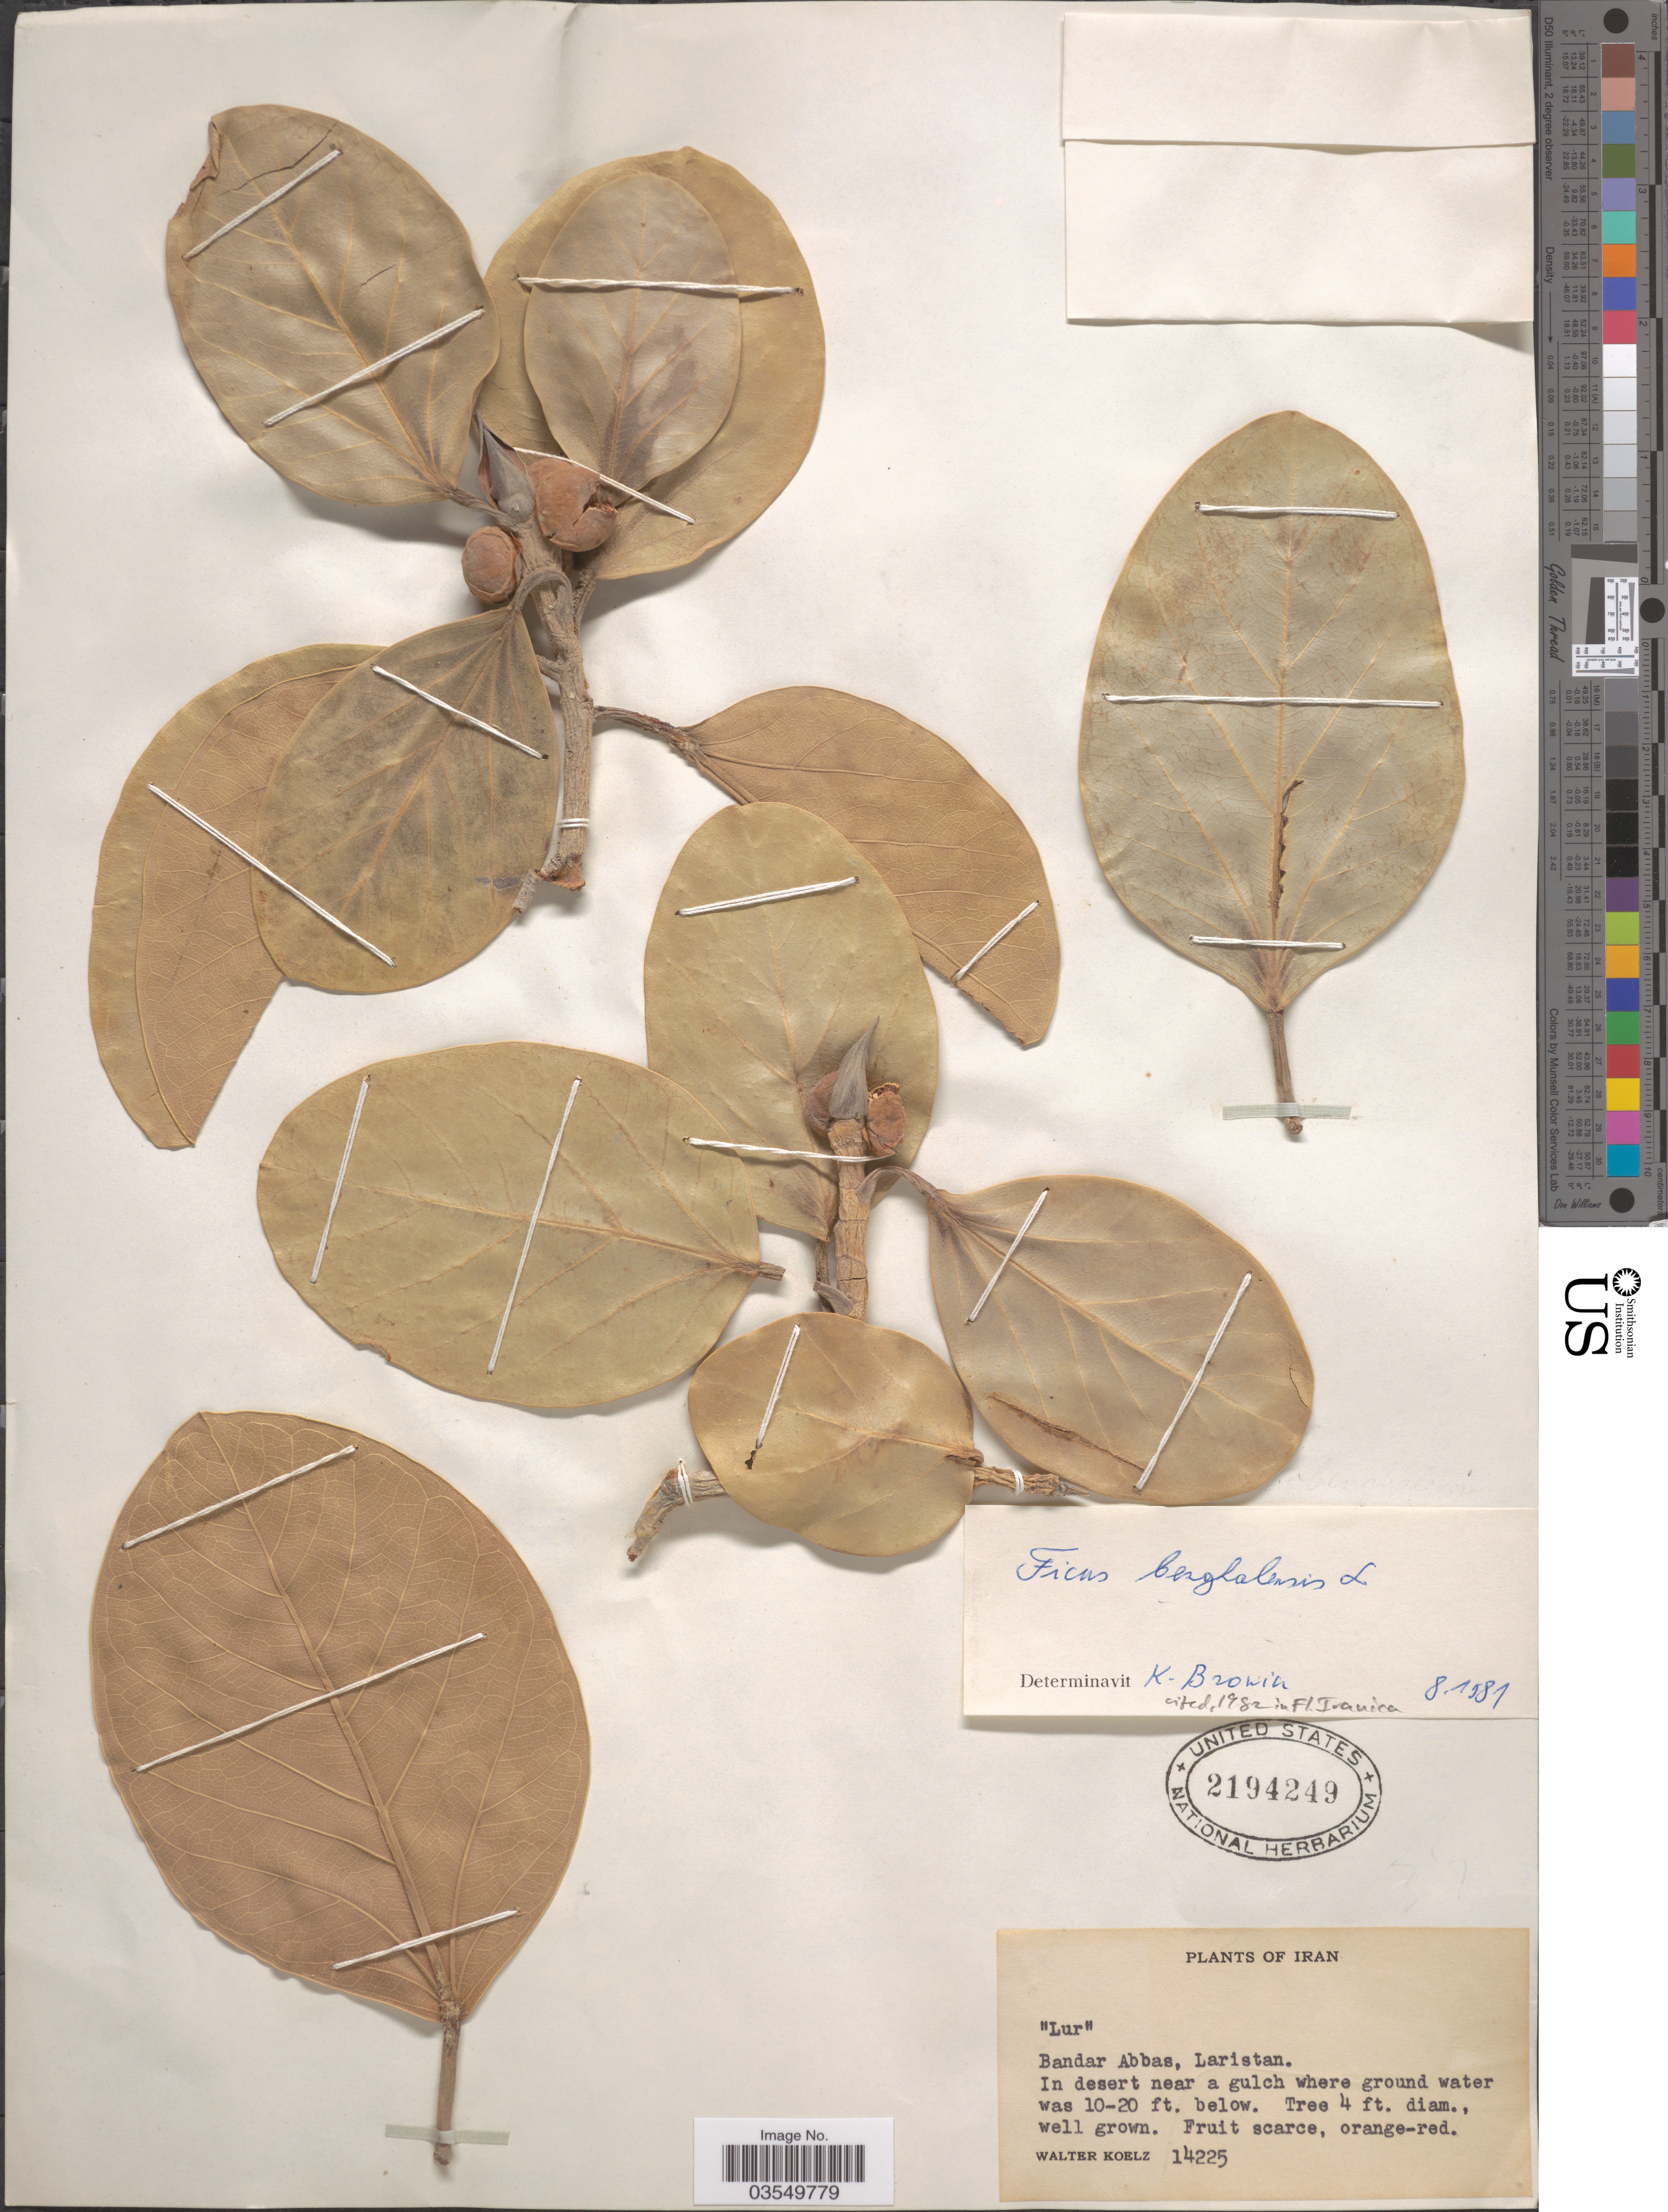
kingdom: Plantae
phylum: Tracheophyta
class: Magnoliopsida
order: Rosales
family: Moraceae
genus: Ficus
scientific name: Ficus benghalensis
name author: L.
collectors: W. N. Koelz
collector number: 14225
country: Iran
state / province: Lorestan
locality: Bandar Abbas, Laristan.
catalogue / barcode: US 2194249